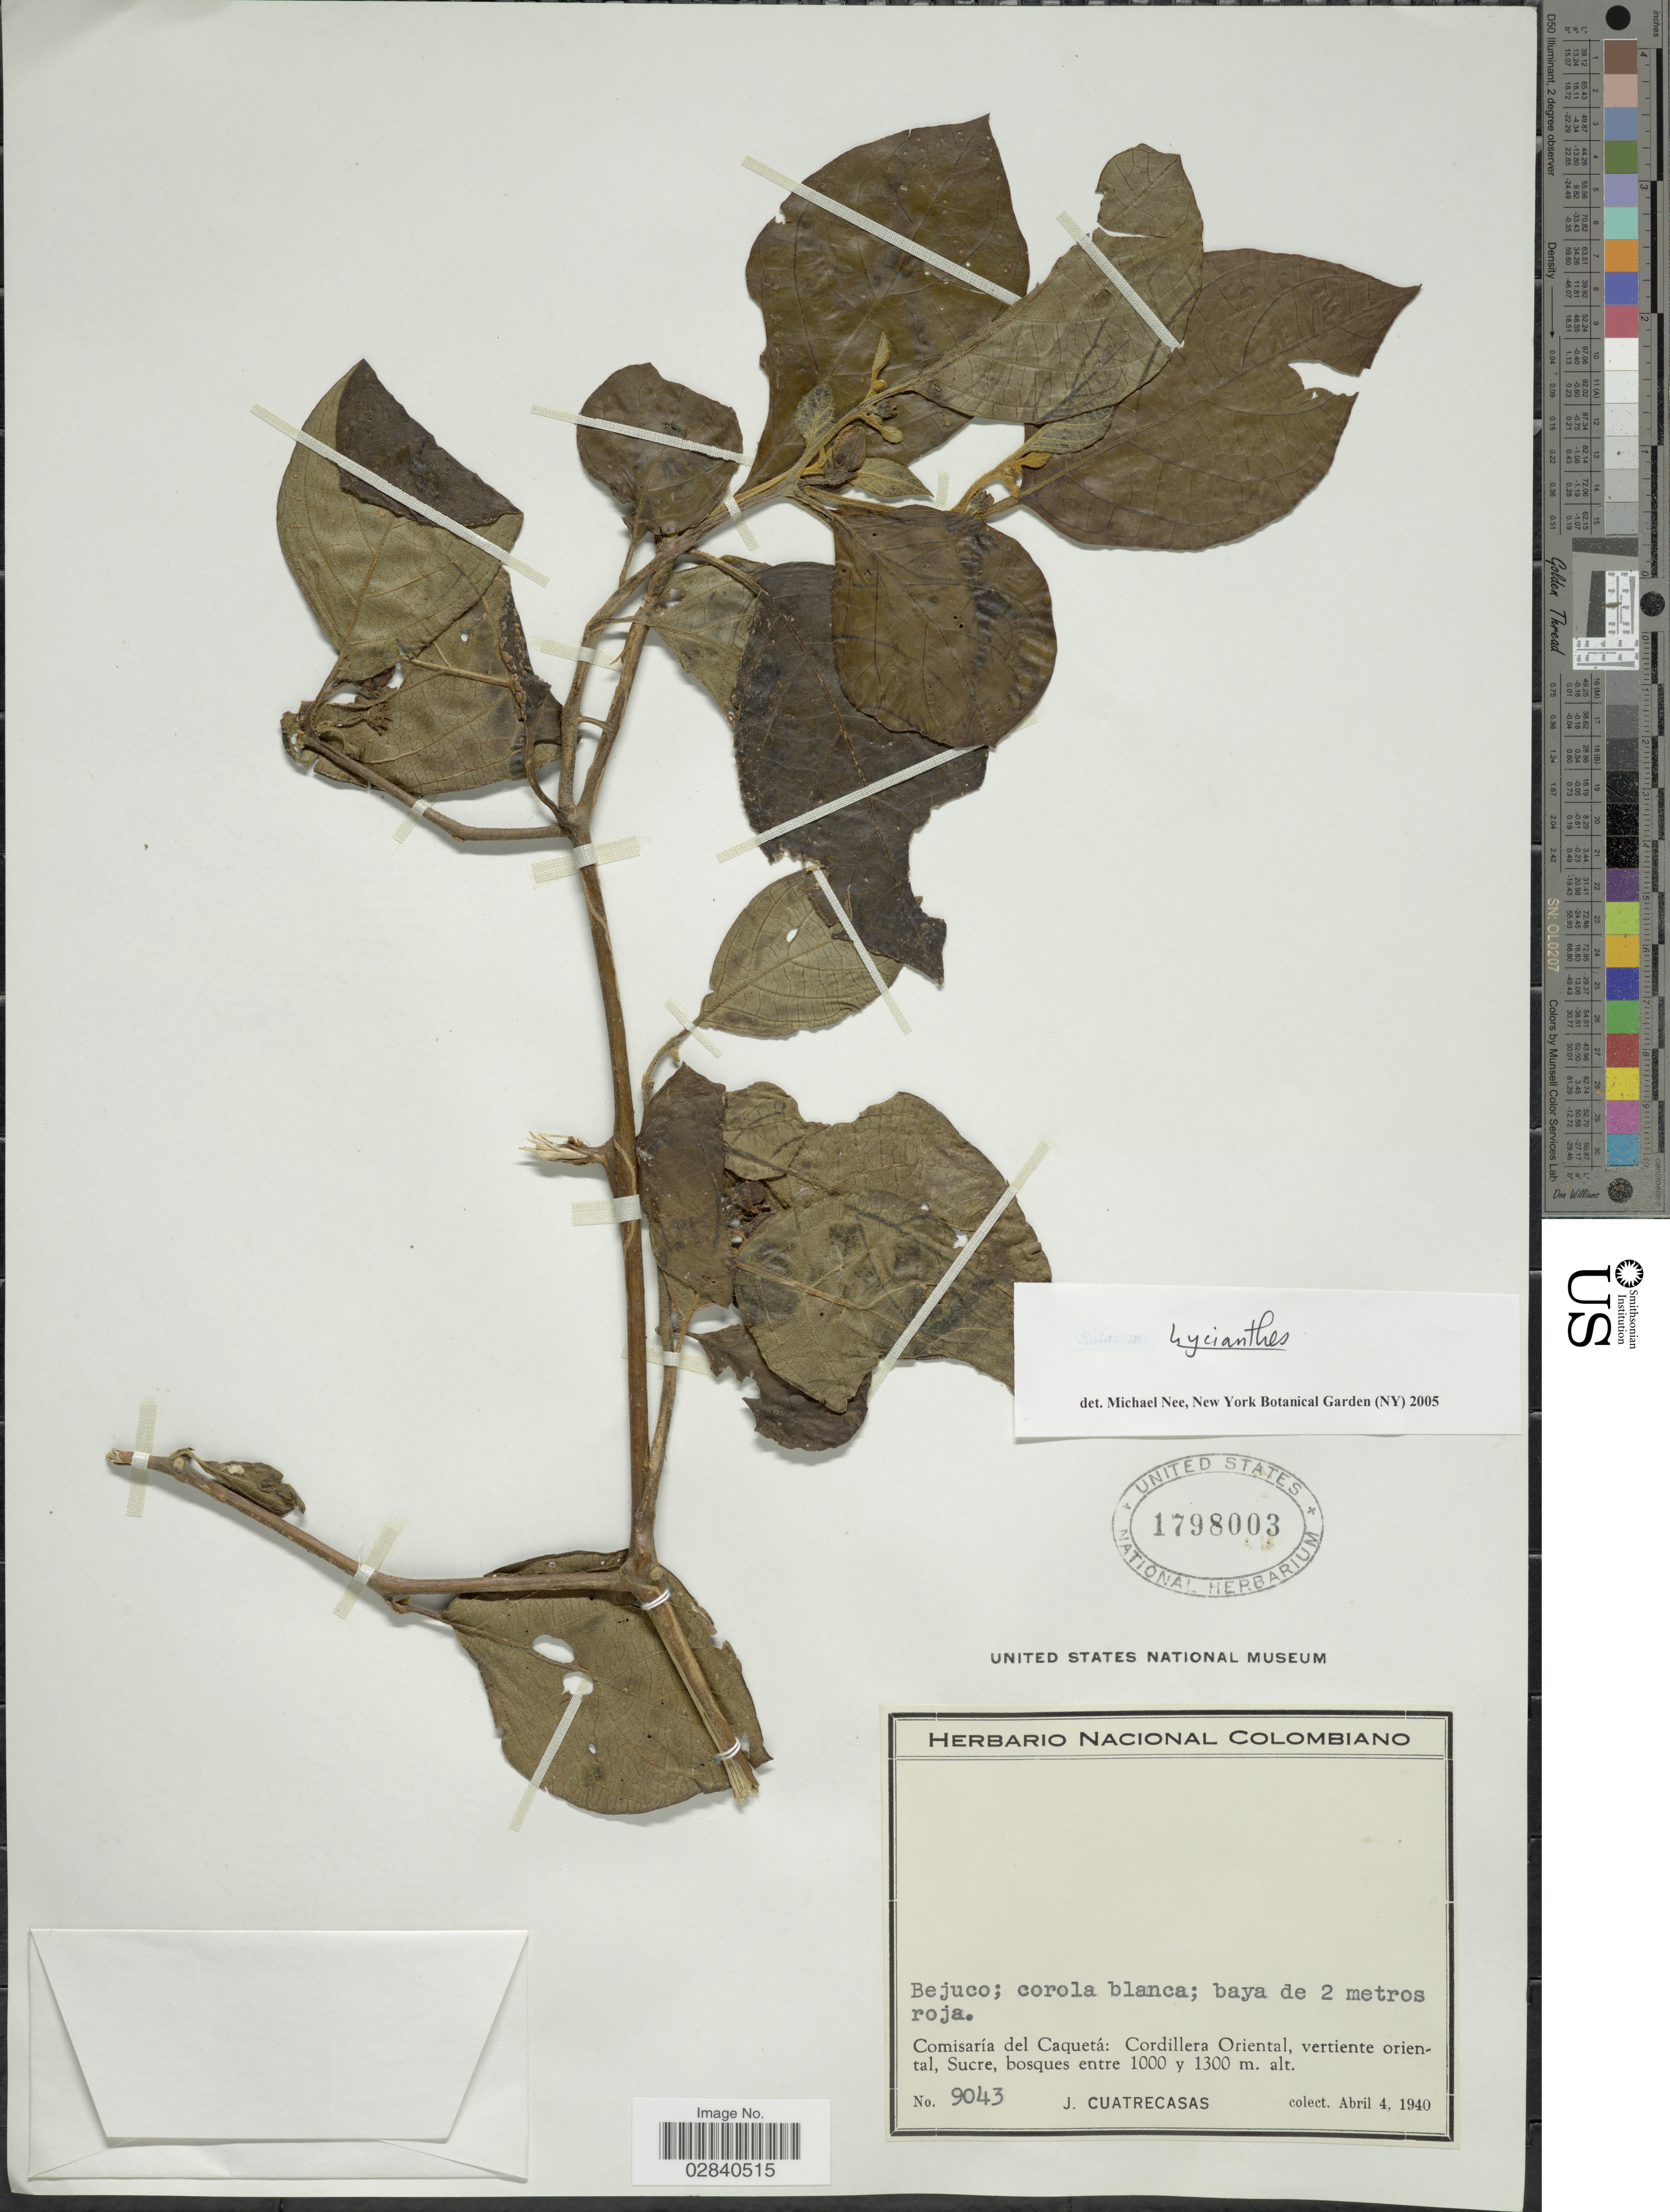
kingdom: Plantae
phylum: Tracheophyta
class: Magnoliopsida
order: Solanales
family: Solanaceae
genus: Lycianthes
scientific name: Lycianthes sp.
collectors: J. Cuatrecasas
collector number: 9043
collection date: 1940-04-04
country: Colombia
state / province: Caquetá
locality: Comisaría del Caquetá: Cordillera Oriental, vertiente oriental, Sucre.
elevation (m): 1000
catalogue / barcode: US 1798003